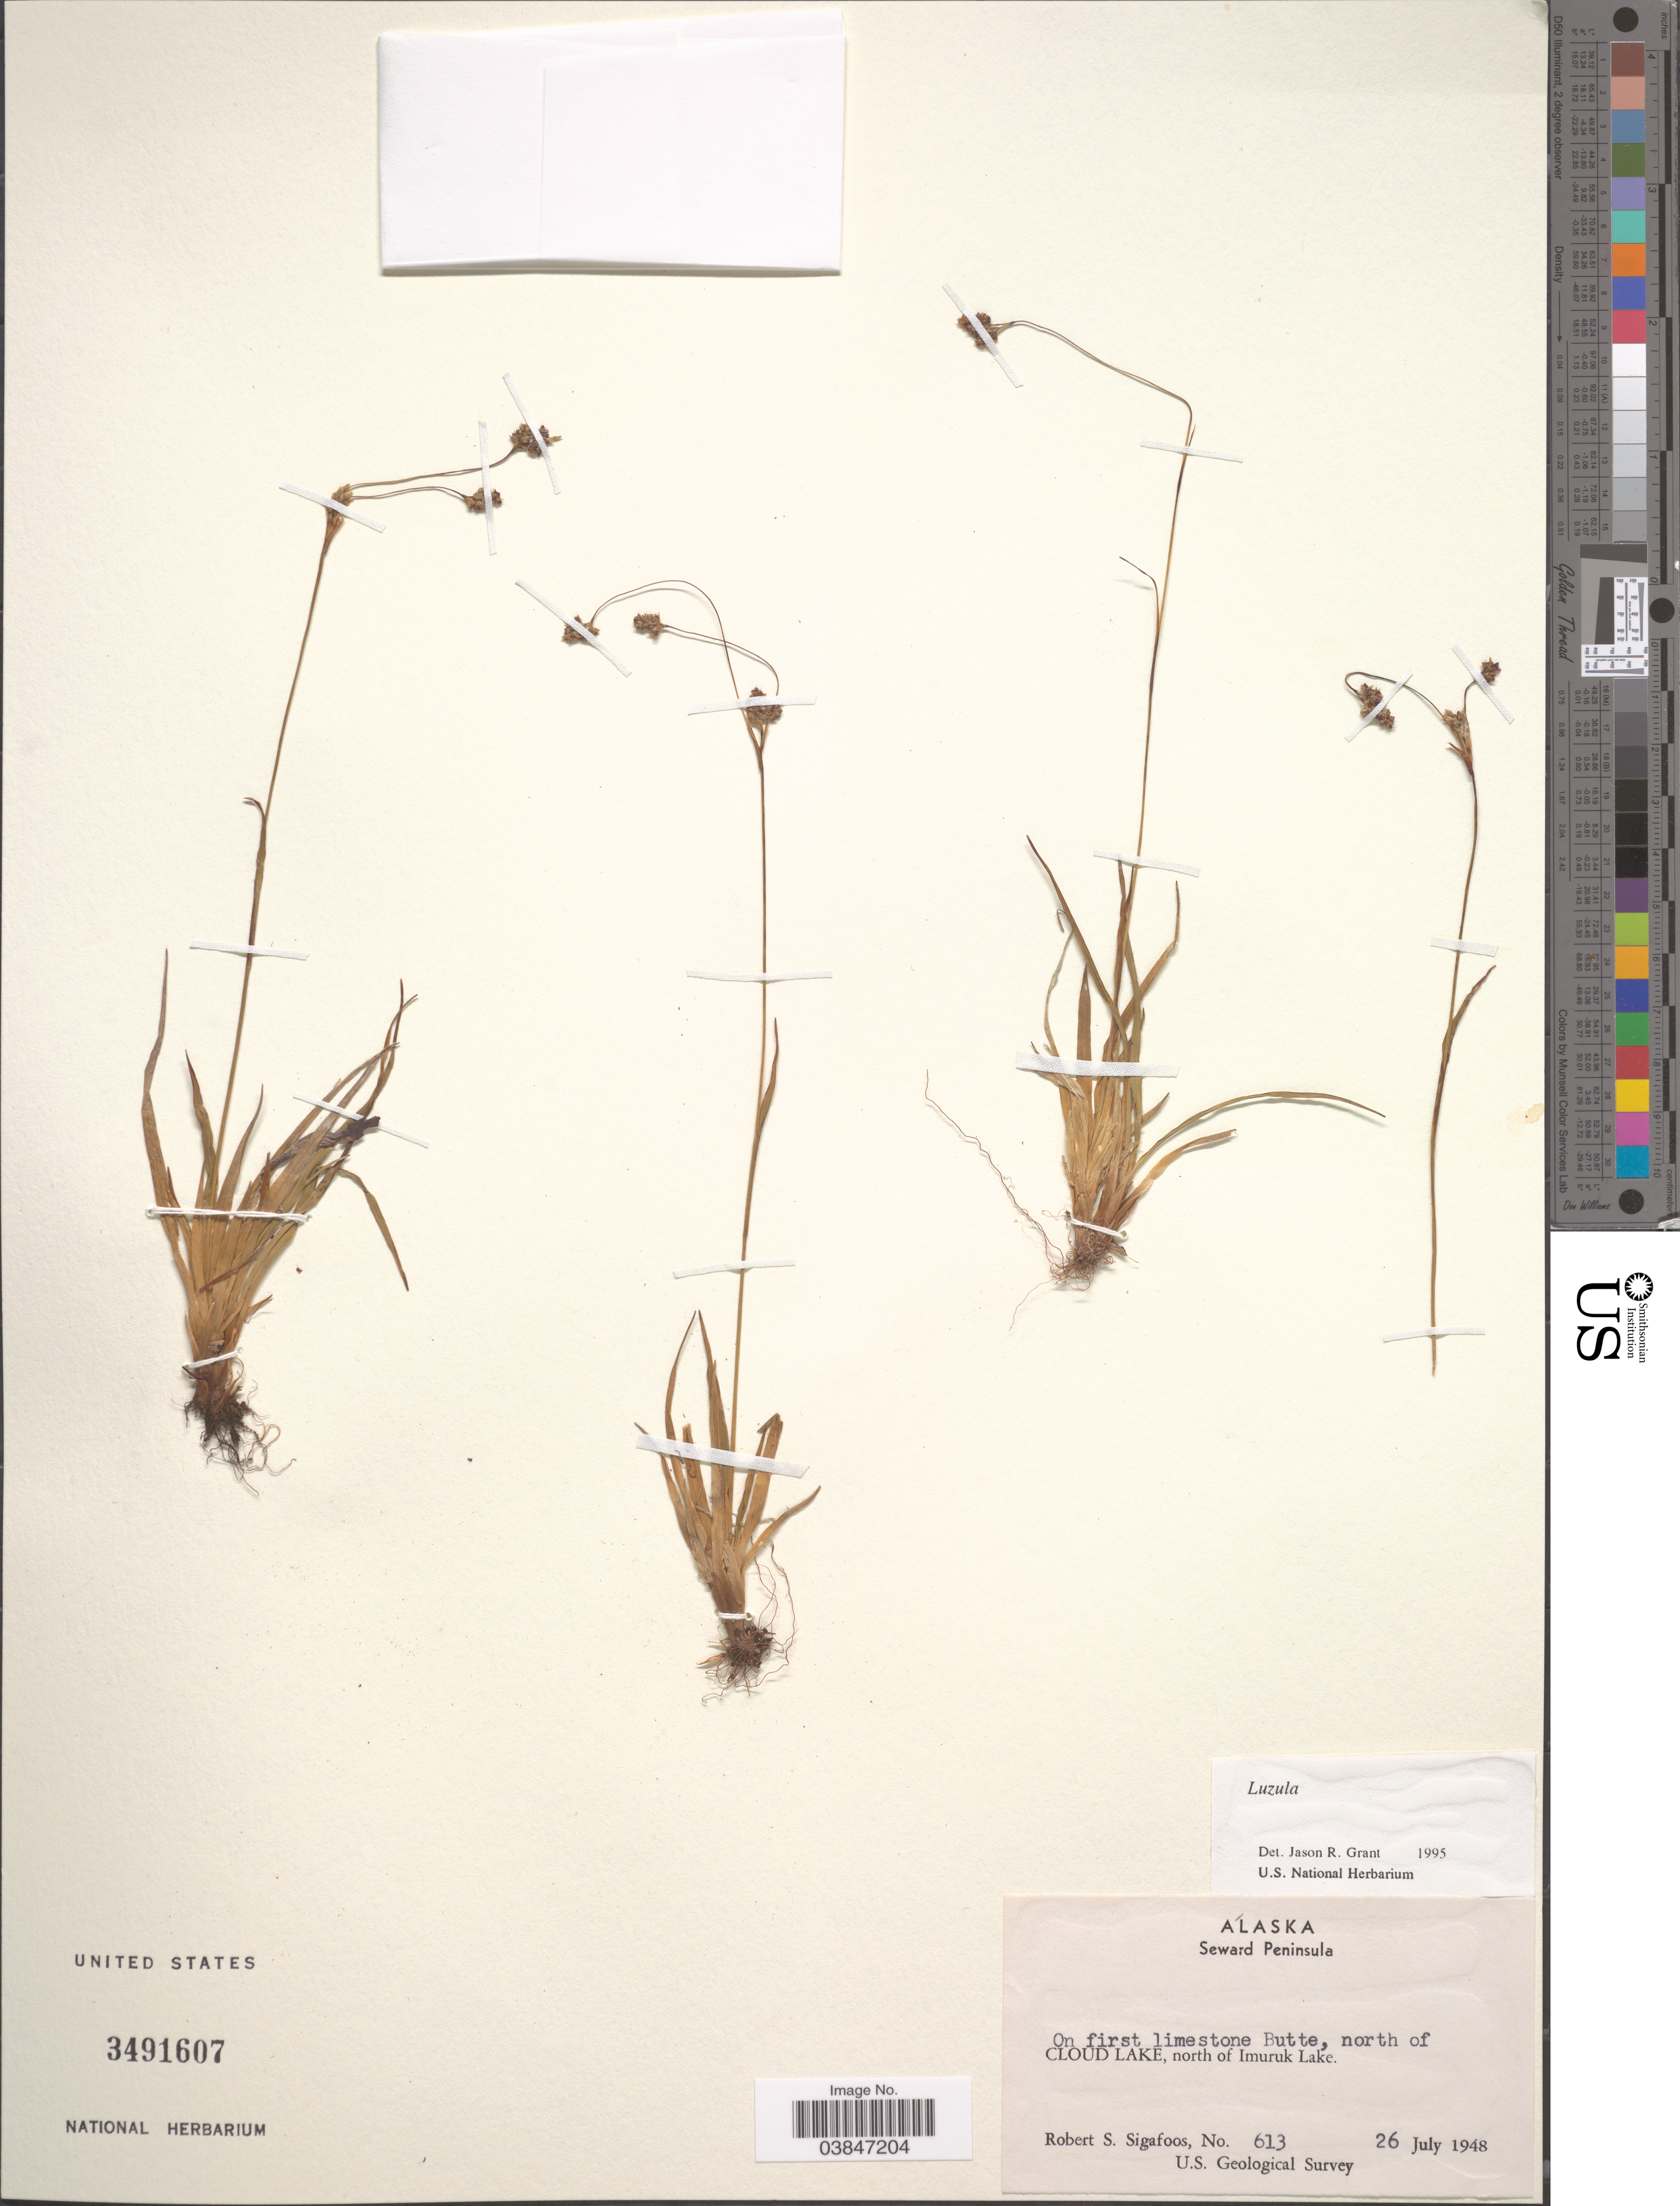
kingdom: Plantae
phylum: Tracheophyta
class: Liliopsida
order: Poales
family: Juncaceae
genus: Luzula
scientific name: Luzula sp.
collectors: R. Sigafoos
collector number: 613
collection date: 1948-07-26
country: United States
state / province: Alaska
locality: Seward Peninsula. On first limestone Butte, north of Cloud Lake, north of Imuruk Lake.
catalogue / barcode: US 3491607